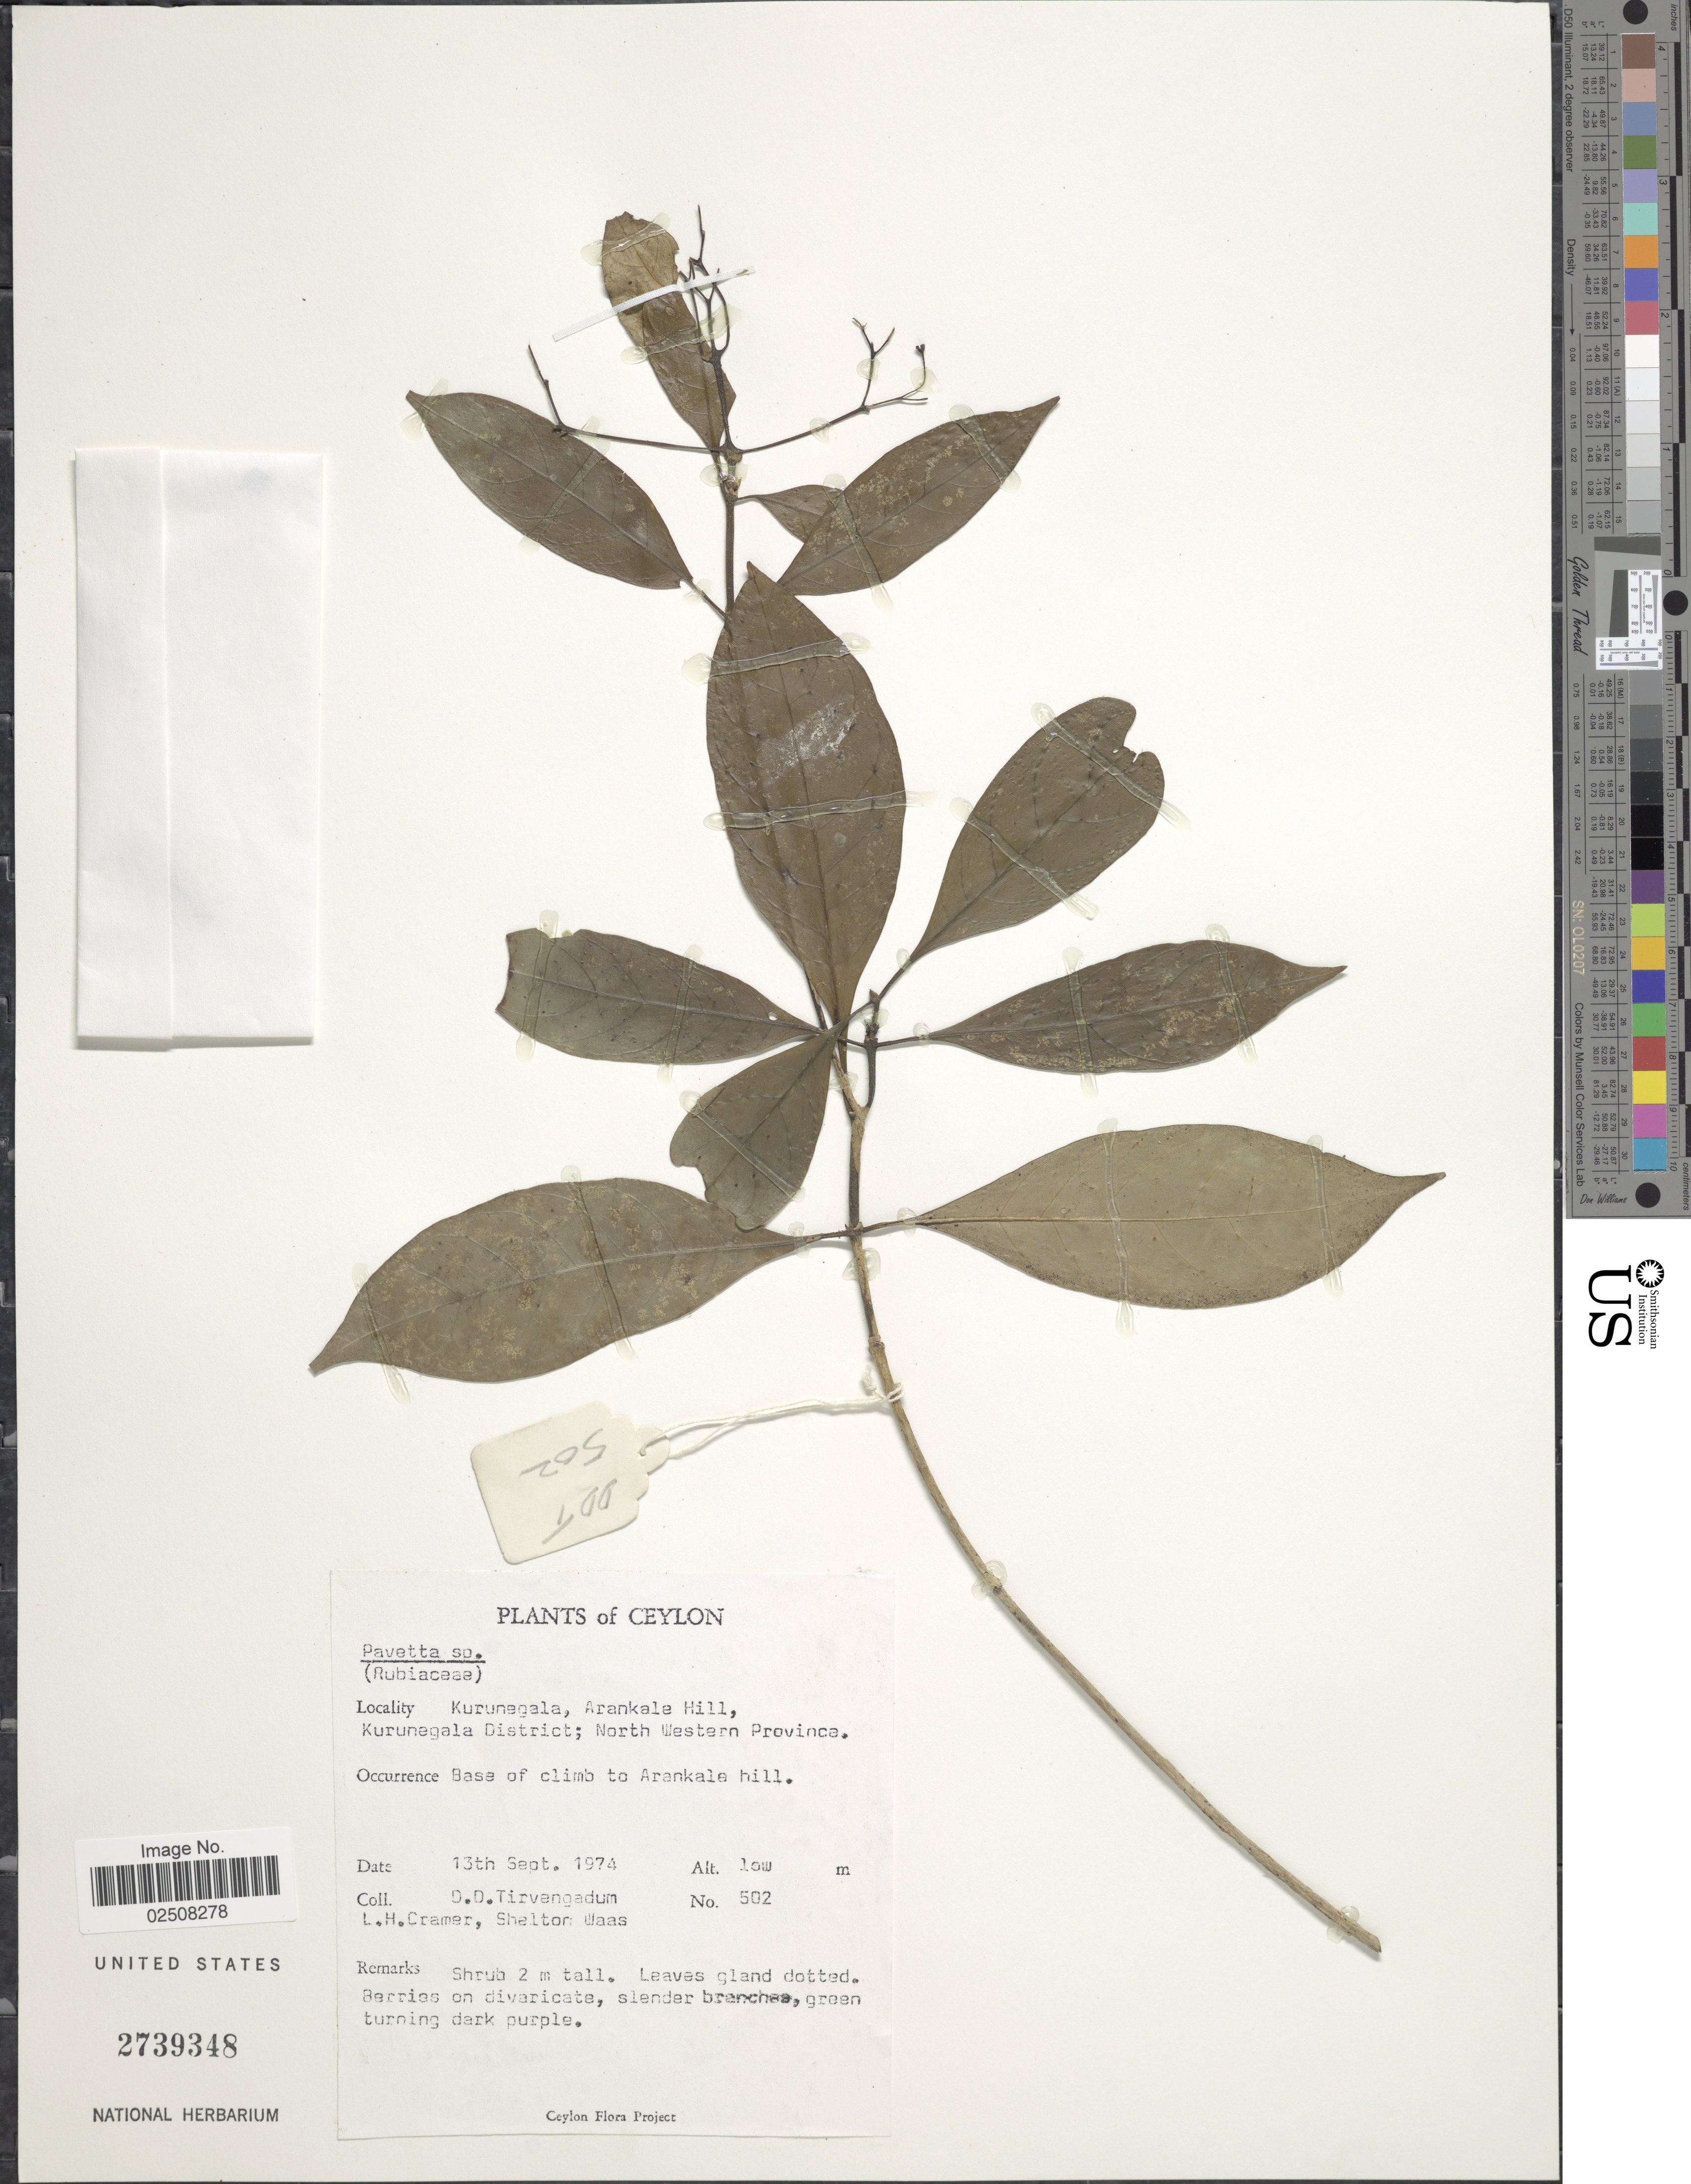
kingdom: Plantae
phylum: Tracheophyta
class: Magnoliopsida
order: Gentianales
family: Rubiaceae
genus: Pavetta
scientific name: Pavetta sp.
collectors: D. Tirvengadum, L. H. Cramer & S. Waas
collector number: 502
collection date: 1974-09-13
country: Sri Lanka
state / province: North Western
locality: Ceylon, Kurunegala, Arankale Hill, Kurunegala Distraict, Base of climb to Arankale hill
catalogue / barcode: US 2739348